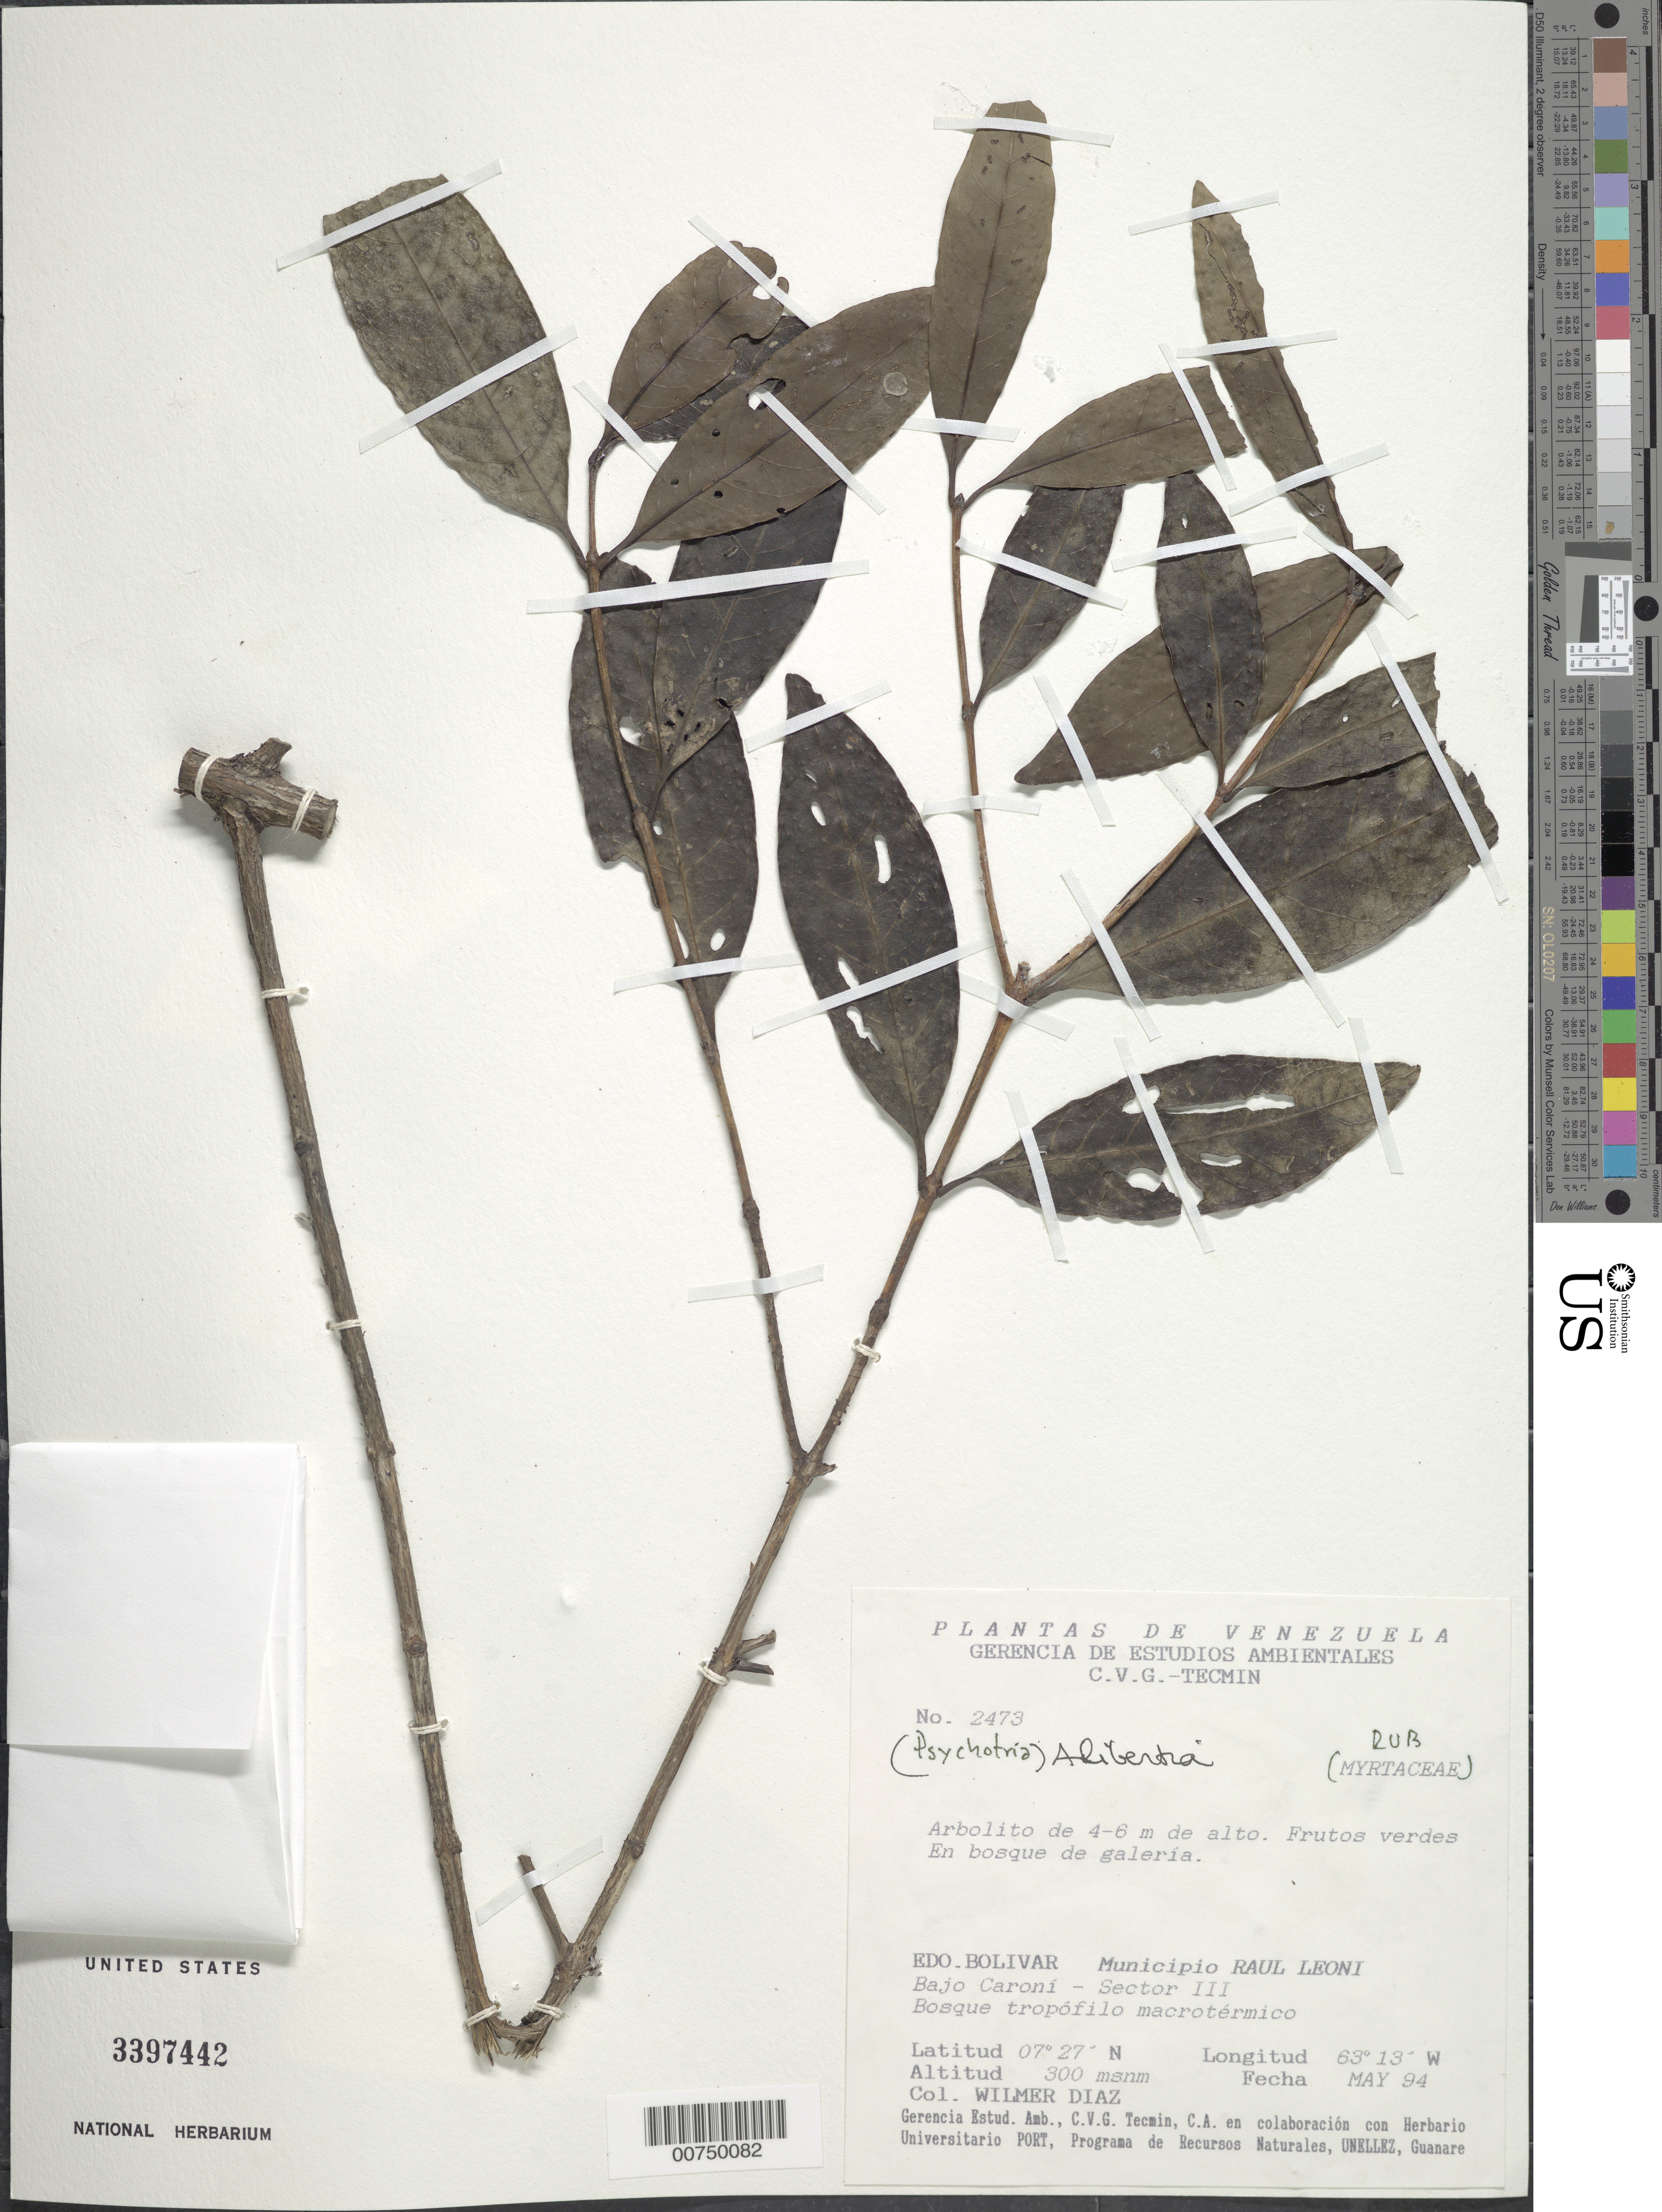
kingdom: Plantae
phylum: Tracheophyta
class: Magnoliopsida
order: Gentianales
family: Rubiaceae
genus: Alibertia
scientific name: Alibertia sp.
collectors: W. Díaz P.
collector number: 2473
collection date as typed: May-94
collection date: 1994-05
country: Venezuela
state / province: Bolívar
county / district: Angostura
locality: Mun. Raúl Leoni [=Angostura], Bajo Caroní, Sector III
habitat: Bosque tropofilo macrotermico; en bosque de galeria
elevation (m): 300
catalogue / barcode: US 3397442